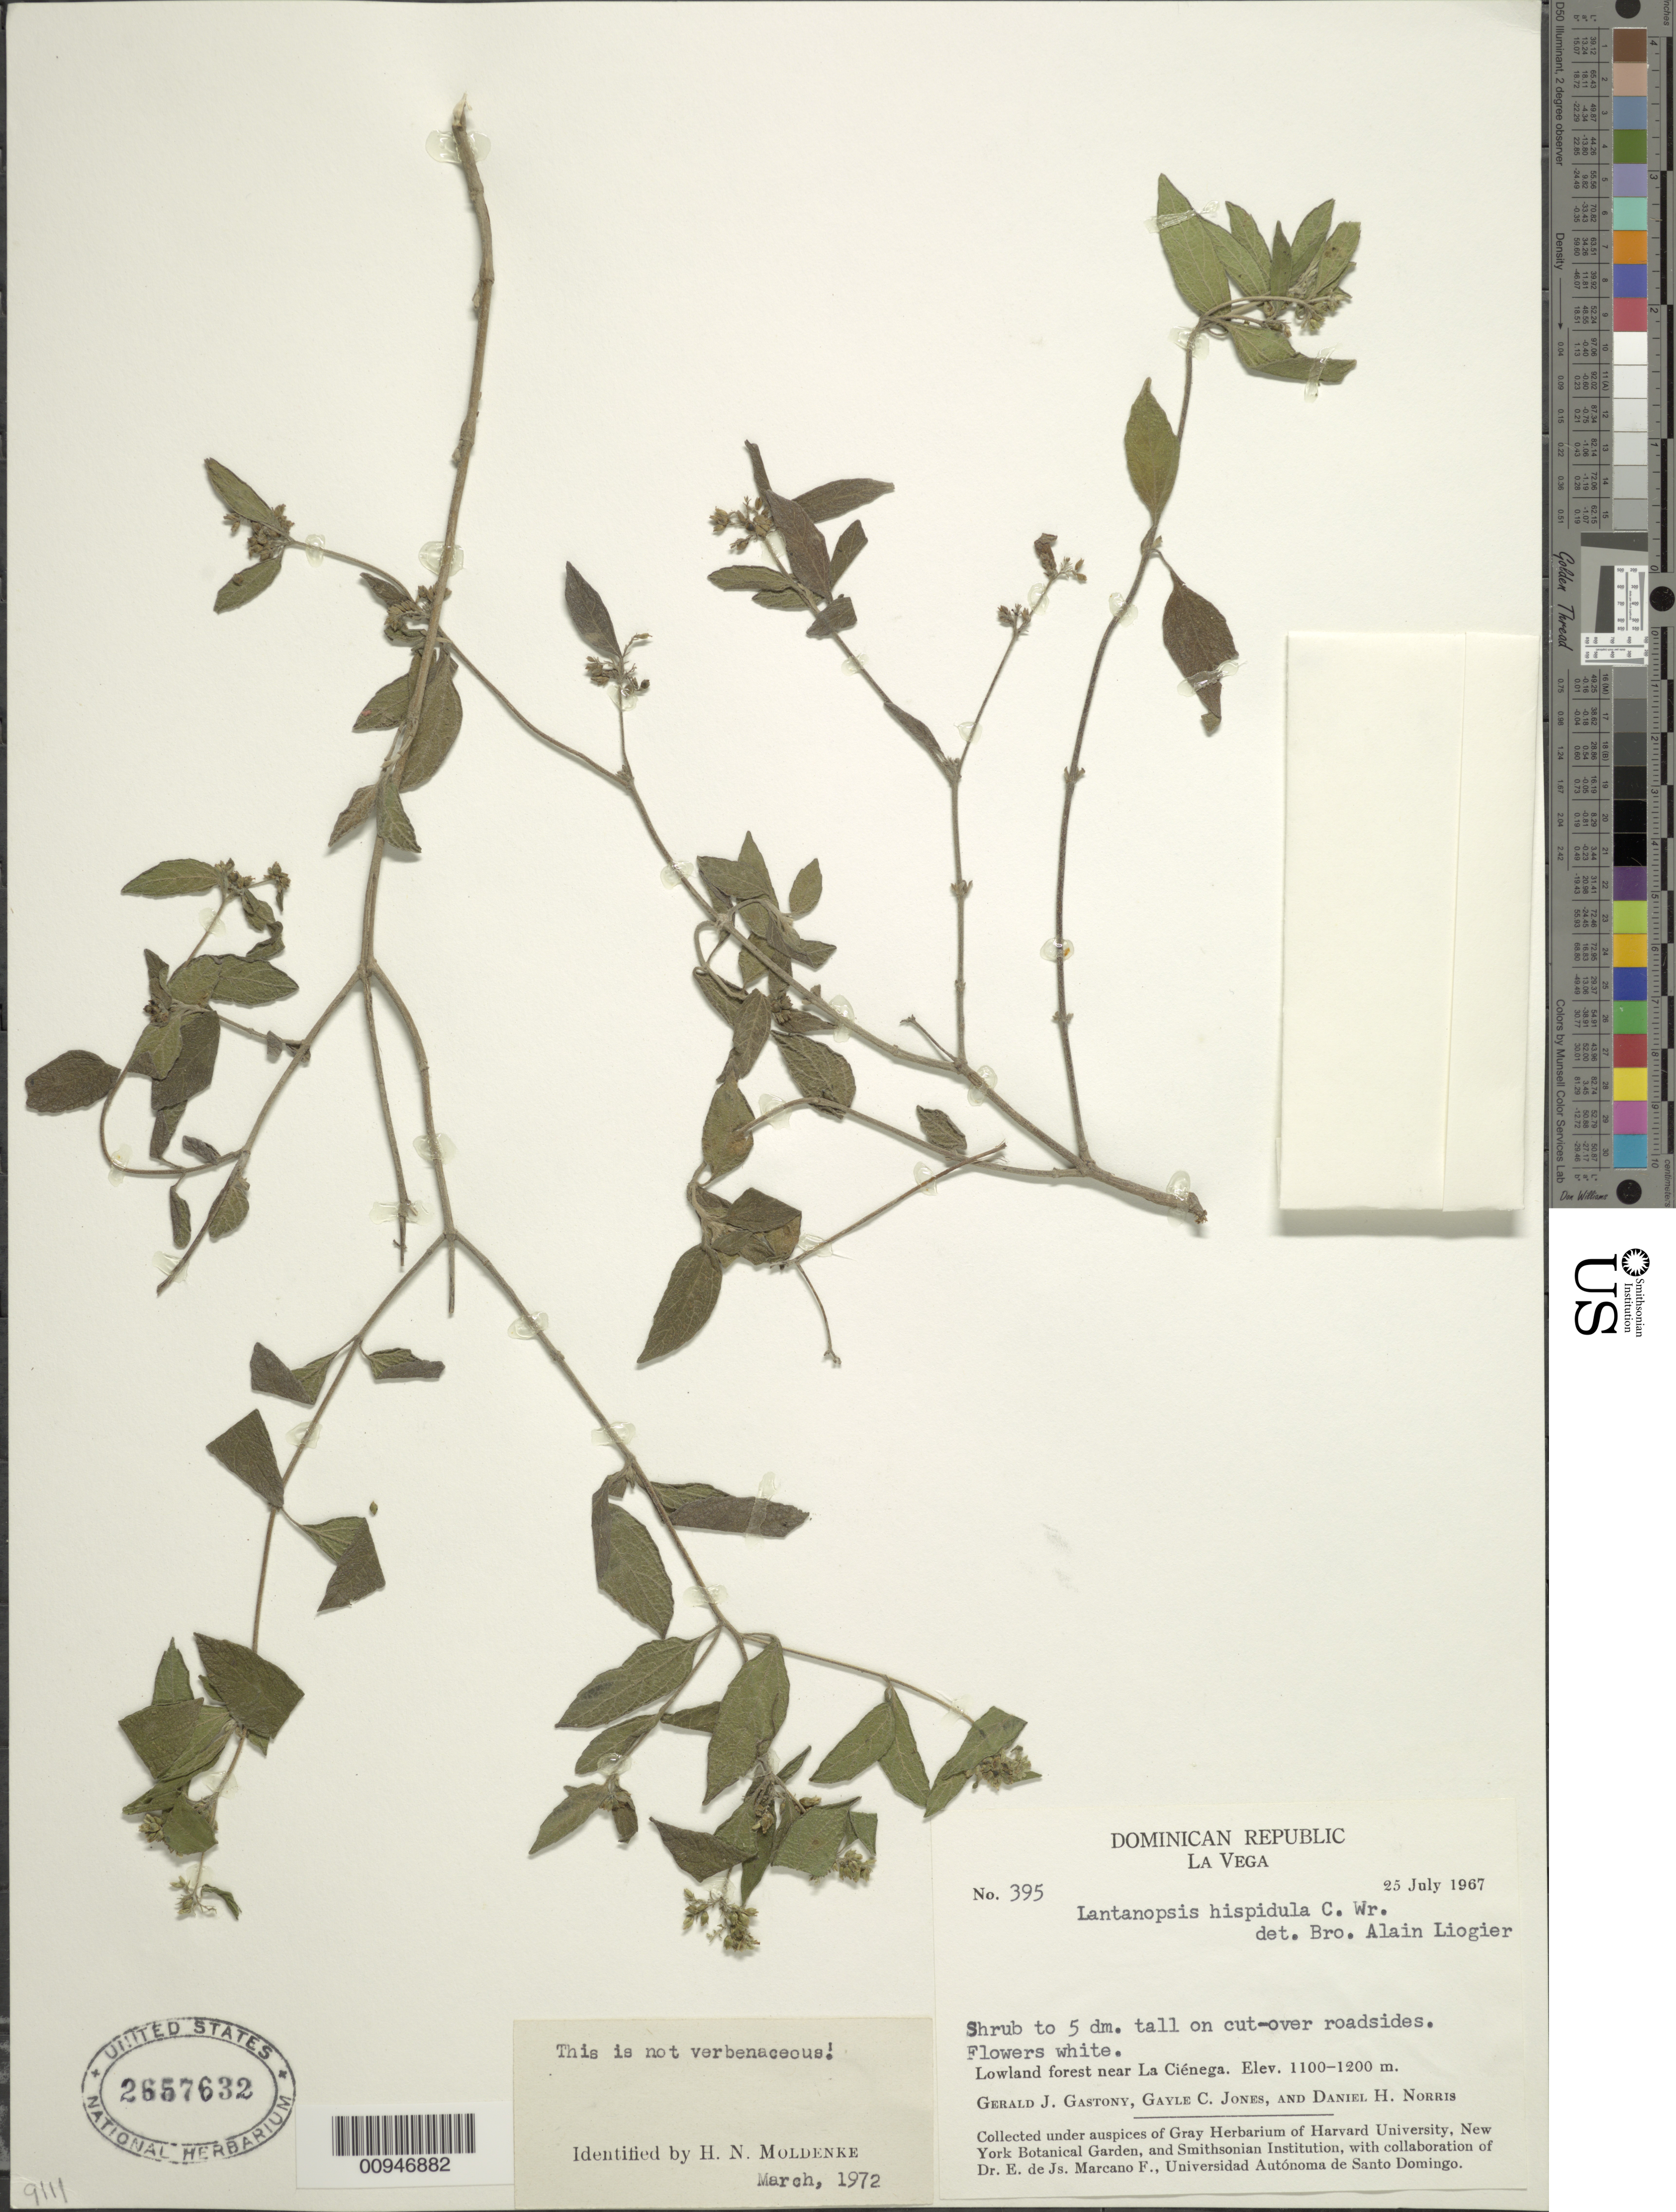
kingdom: Plantae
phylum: Tracheophyta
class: Magnoliopsida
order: Asterales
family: Asteraceae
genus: Lantanopsis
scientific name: Lantanopsis hispidula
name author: C. Wright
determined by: Moldenke, H. N.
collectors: G. Gastony, G. C. Jones & D. H. Norris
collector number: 395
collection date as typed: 25 Jul 1967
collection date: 1967-07-25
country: Dominican Republic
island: Hispaniola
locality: Near La Ciénaga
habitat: On cut-over roadsides in lowland forest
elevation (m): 1100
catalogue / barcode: US 2657632